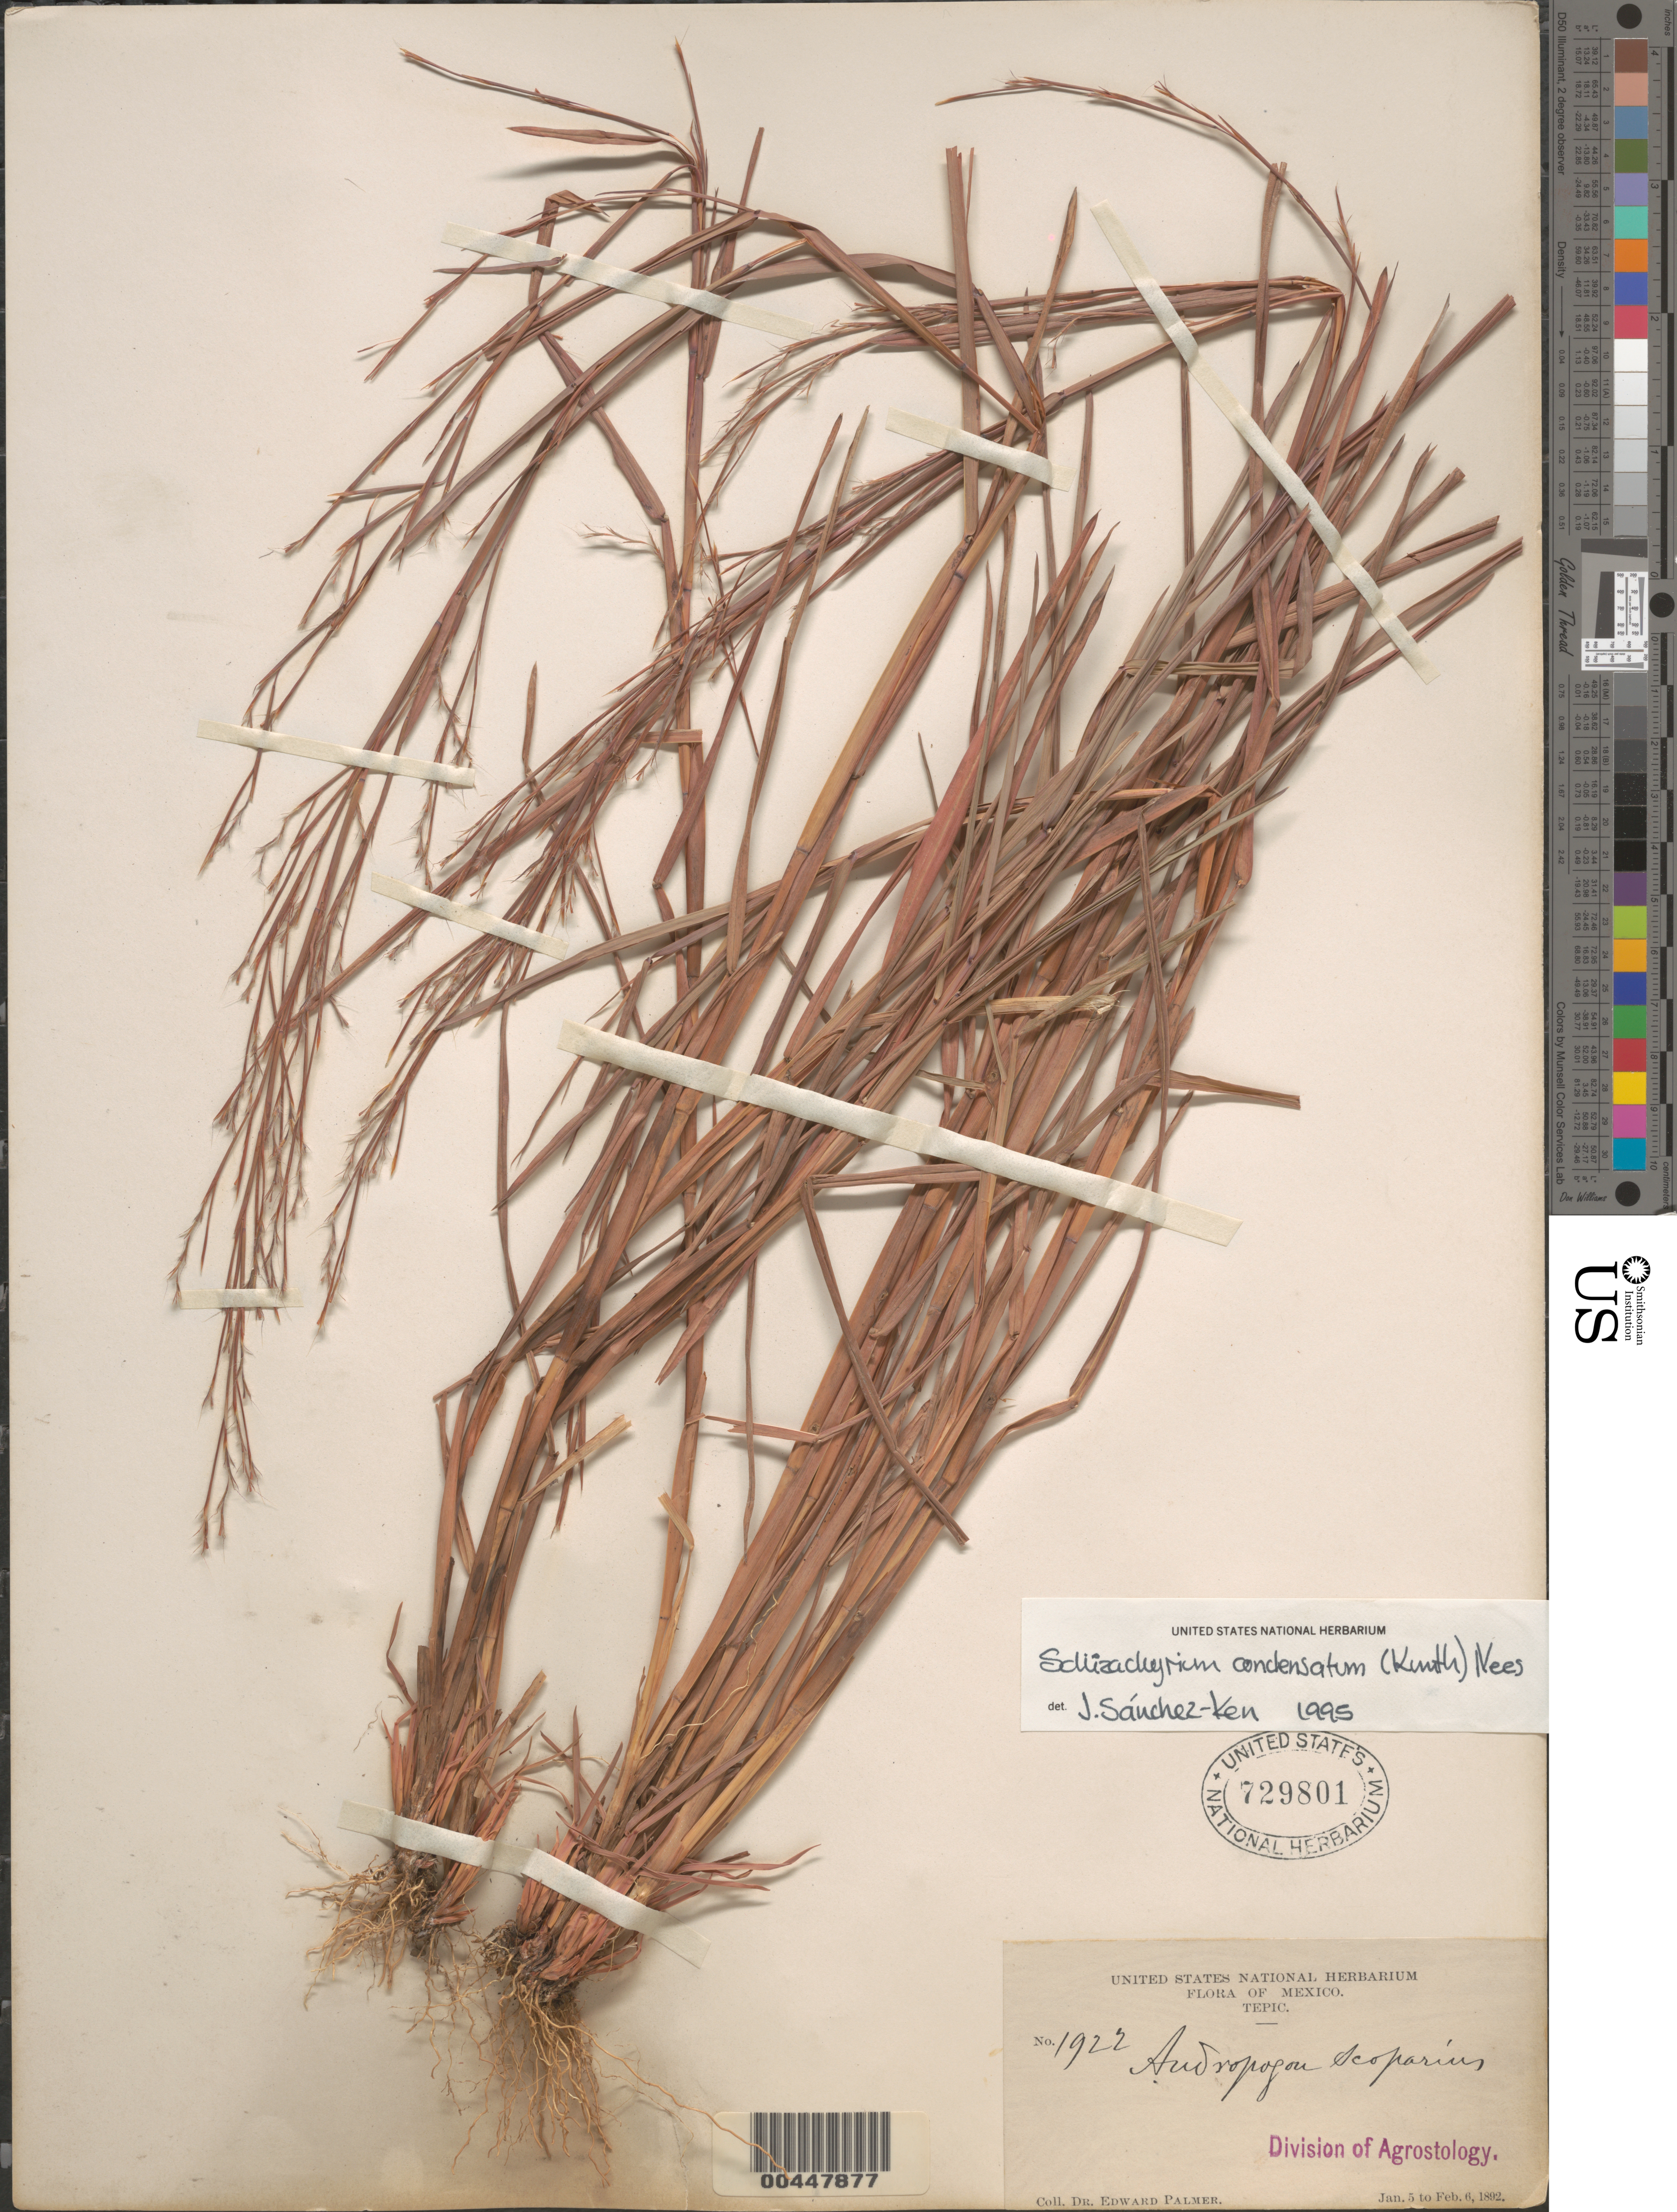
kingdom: Plantae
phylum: Tracheophyta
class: Liliopsida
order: Poales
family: Poaceae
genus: Schizachyrium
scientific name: Schizachyrium condensatum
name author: (Kunth) Nees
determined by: Sánchez-Ken, J. G.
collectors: E. Palmer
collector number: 1922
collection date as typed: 5 Jan 1892 to 6 Feb 1892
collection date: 1892-01-05/1892-02-06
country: Mexico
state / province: Nayarit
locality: Tepic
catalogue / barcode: US 729801